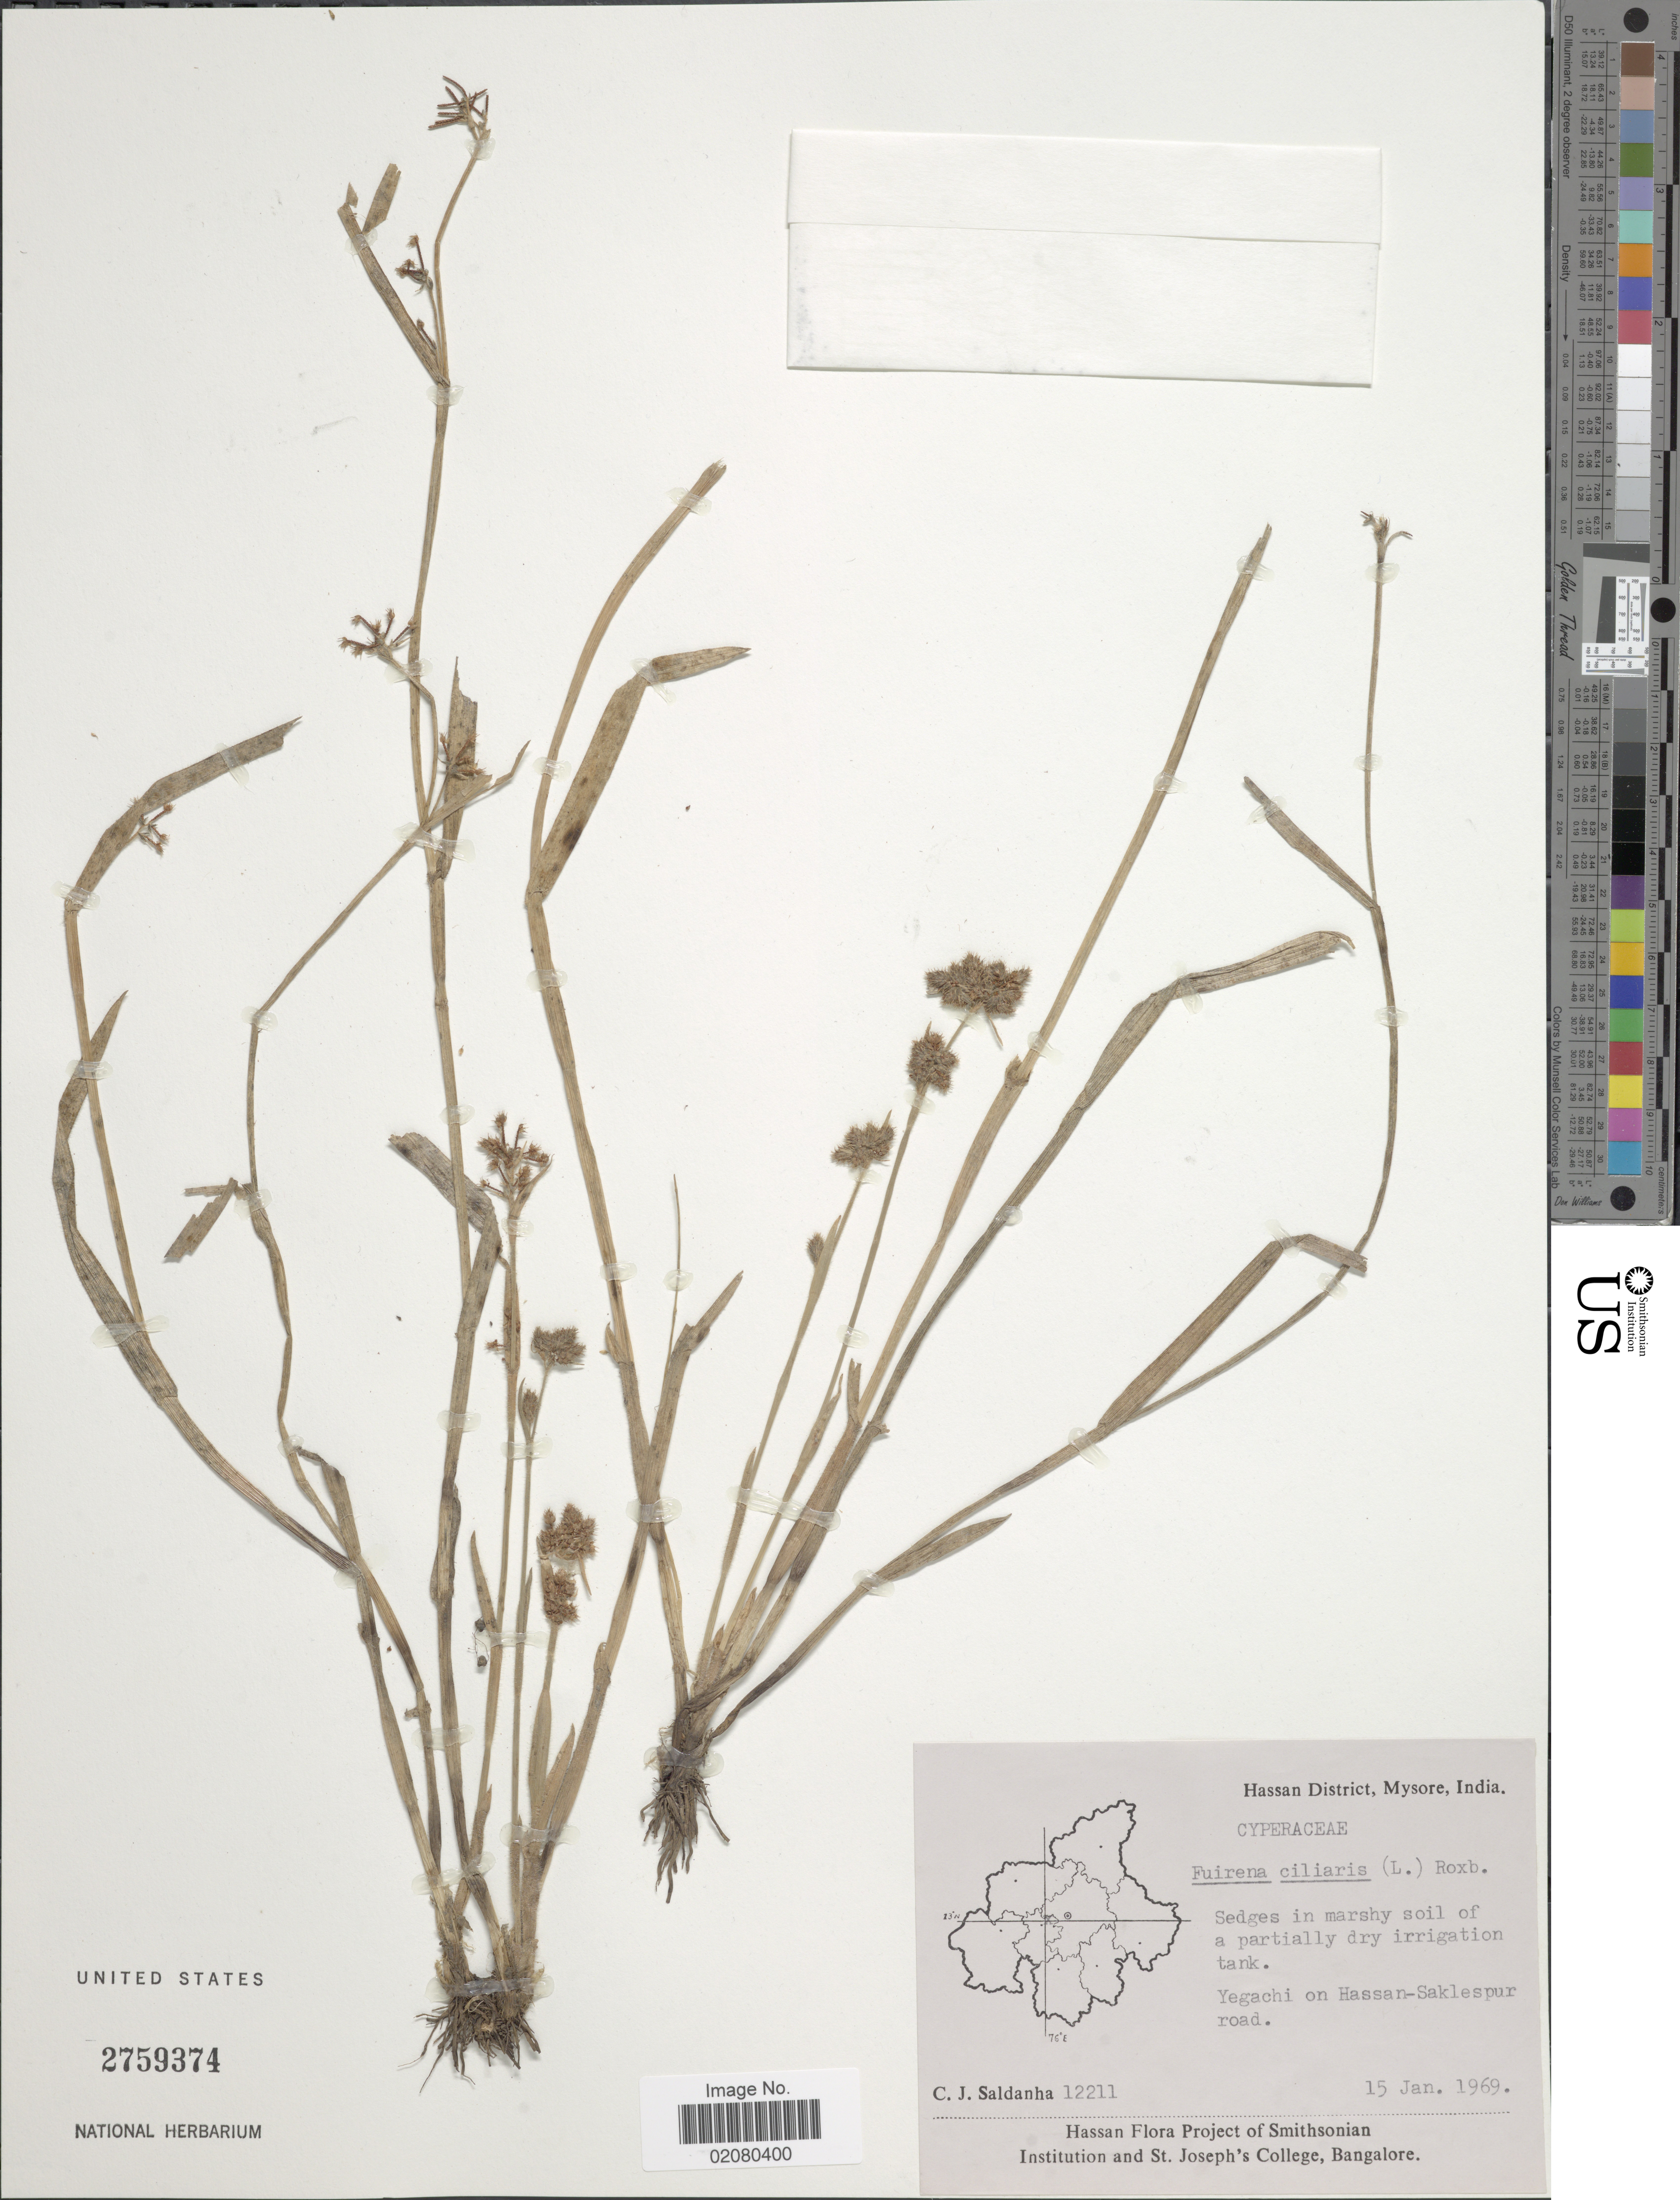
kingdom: Plantae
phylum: Tracheophyta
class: Liliopsida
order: Poales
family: Cyperaceae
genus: Fuirena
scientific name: Fuirena ciliaris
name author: (L.) Roxb.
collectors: C. J. Saldanha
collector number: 12211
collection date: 1969-01-15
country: India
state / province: Karnataka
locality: Hassan District, Mysore, India, sedges in marshy soil of a partially dry irrigation tank, Yegachi on Hassan-Saklespur road.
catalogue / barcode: US 2759374